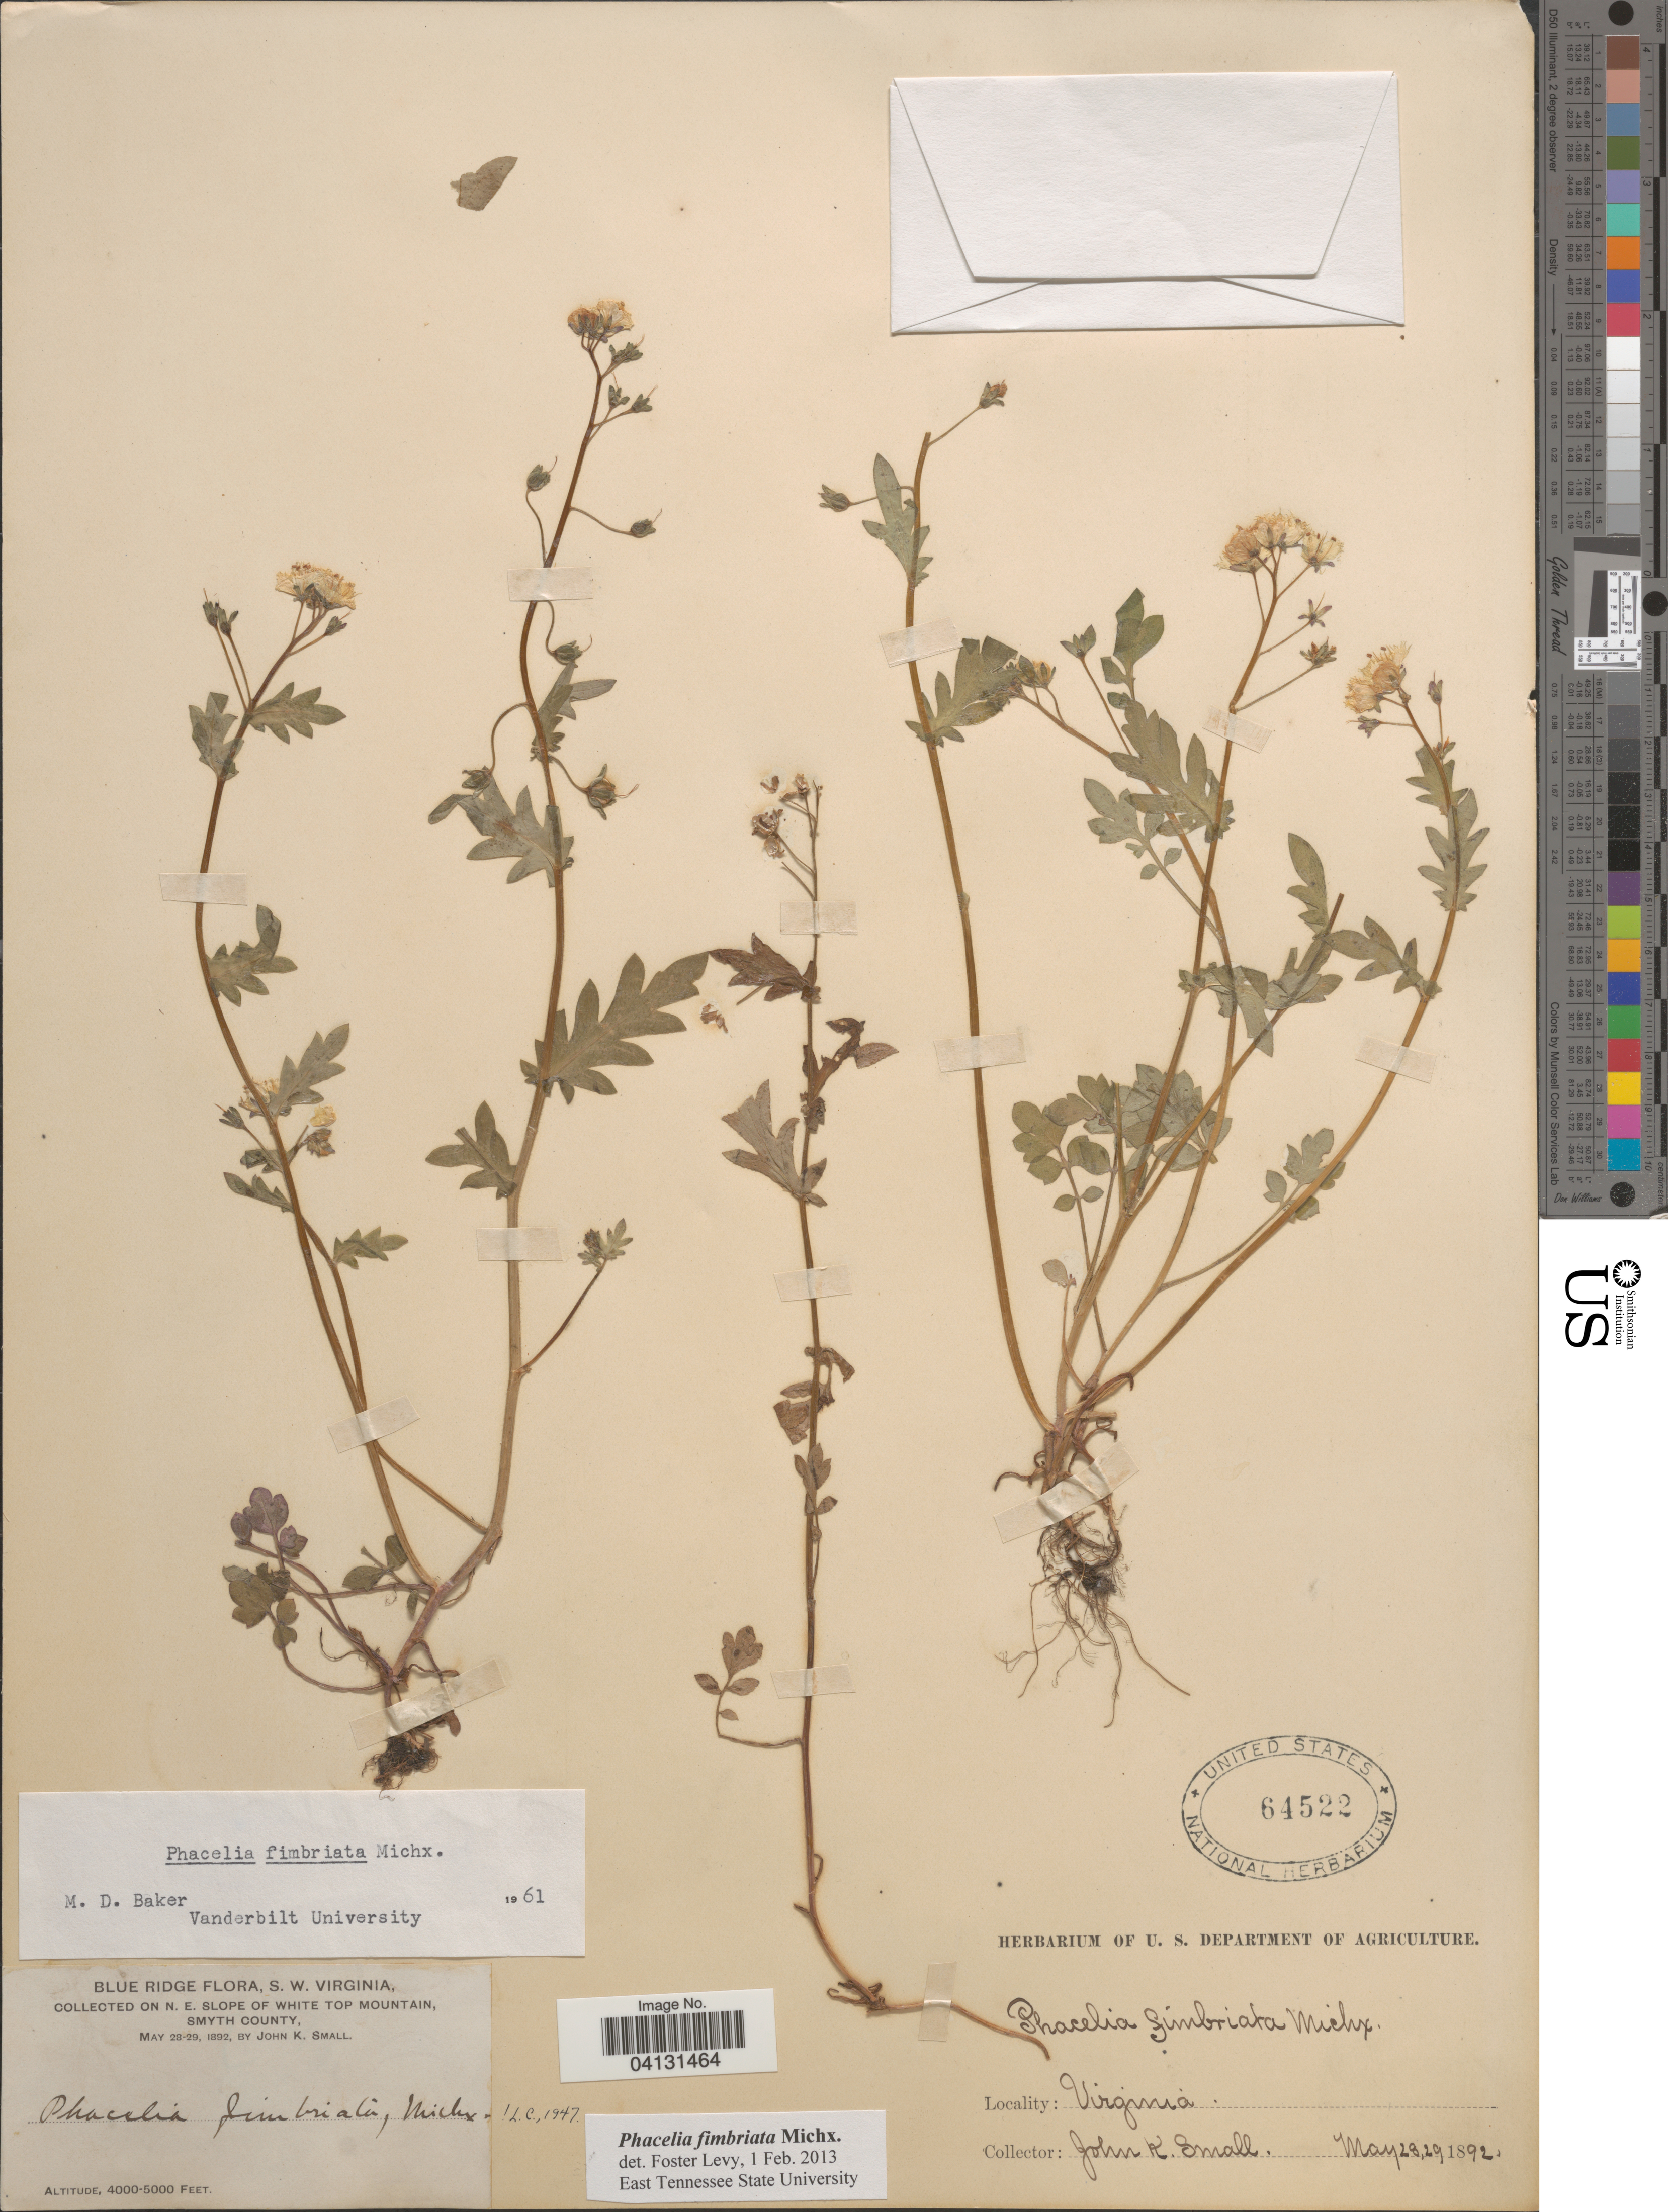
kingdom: Plantae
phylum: Tracheophyta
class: Magnoliopsida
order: Boraginales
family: Hydrophyllaceae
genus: Phacelia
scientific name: Phacelia fimbriata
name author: Michx.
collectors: J. K. Small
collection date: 1892-05-28/1892-05-29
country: United States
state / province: Virginia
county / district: Smyth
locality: Blue Ridge, S. W. Virginia. On N. E. slope of White Top Mountain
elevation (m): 1219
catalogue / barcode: US 64522